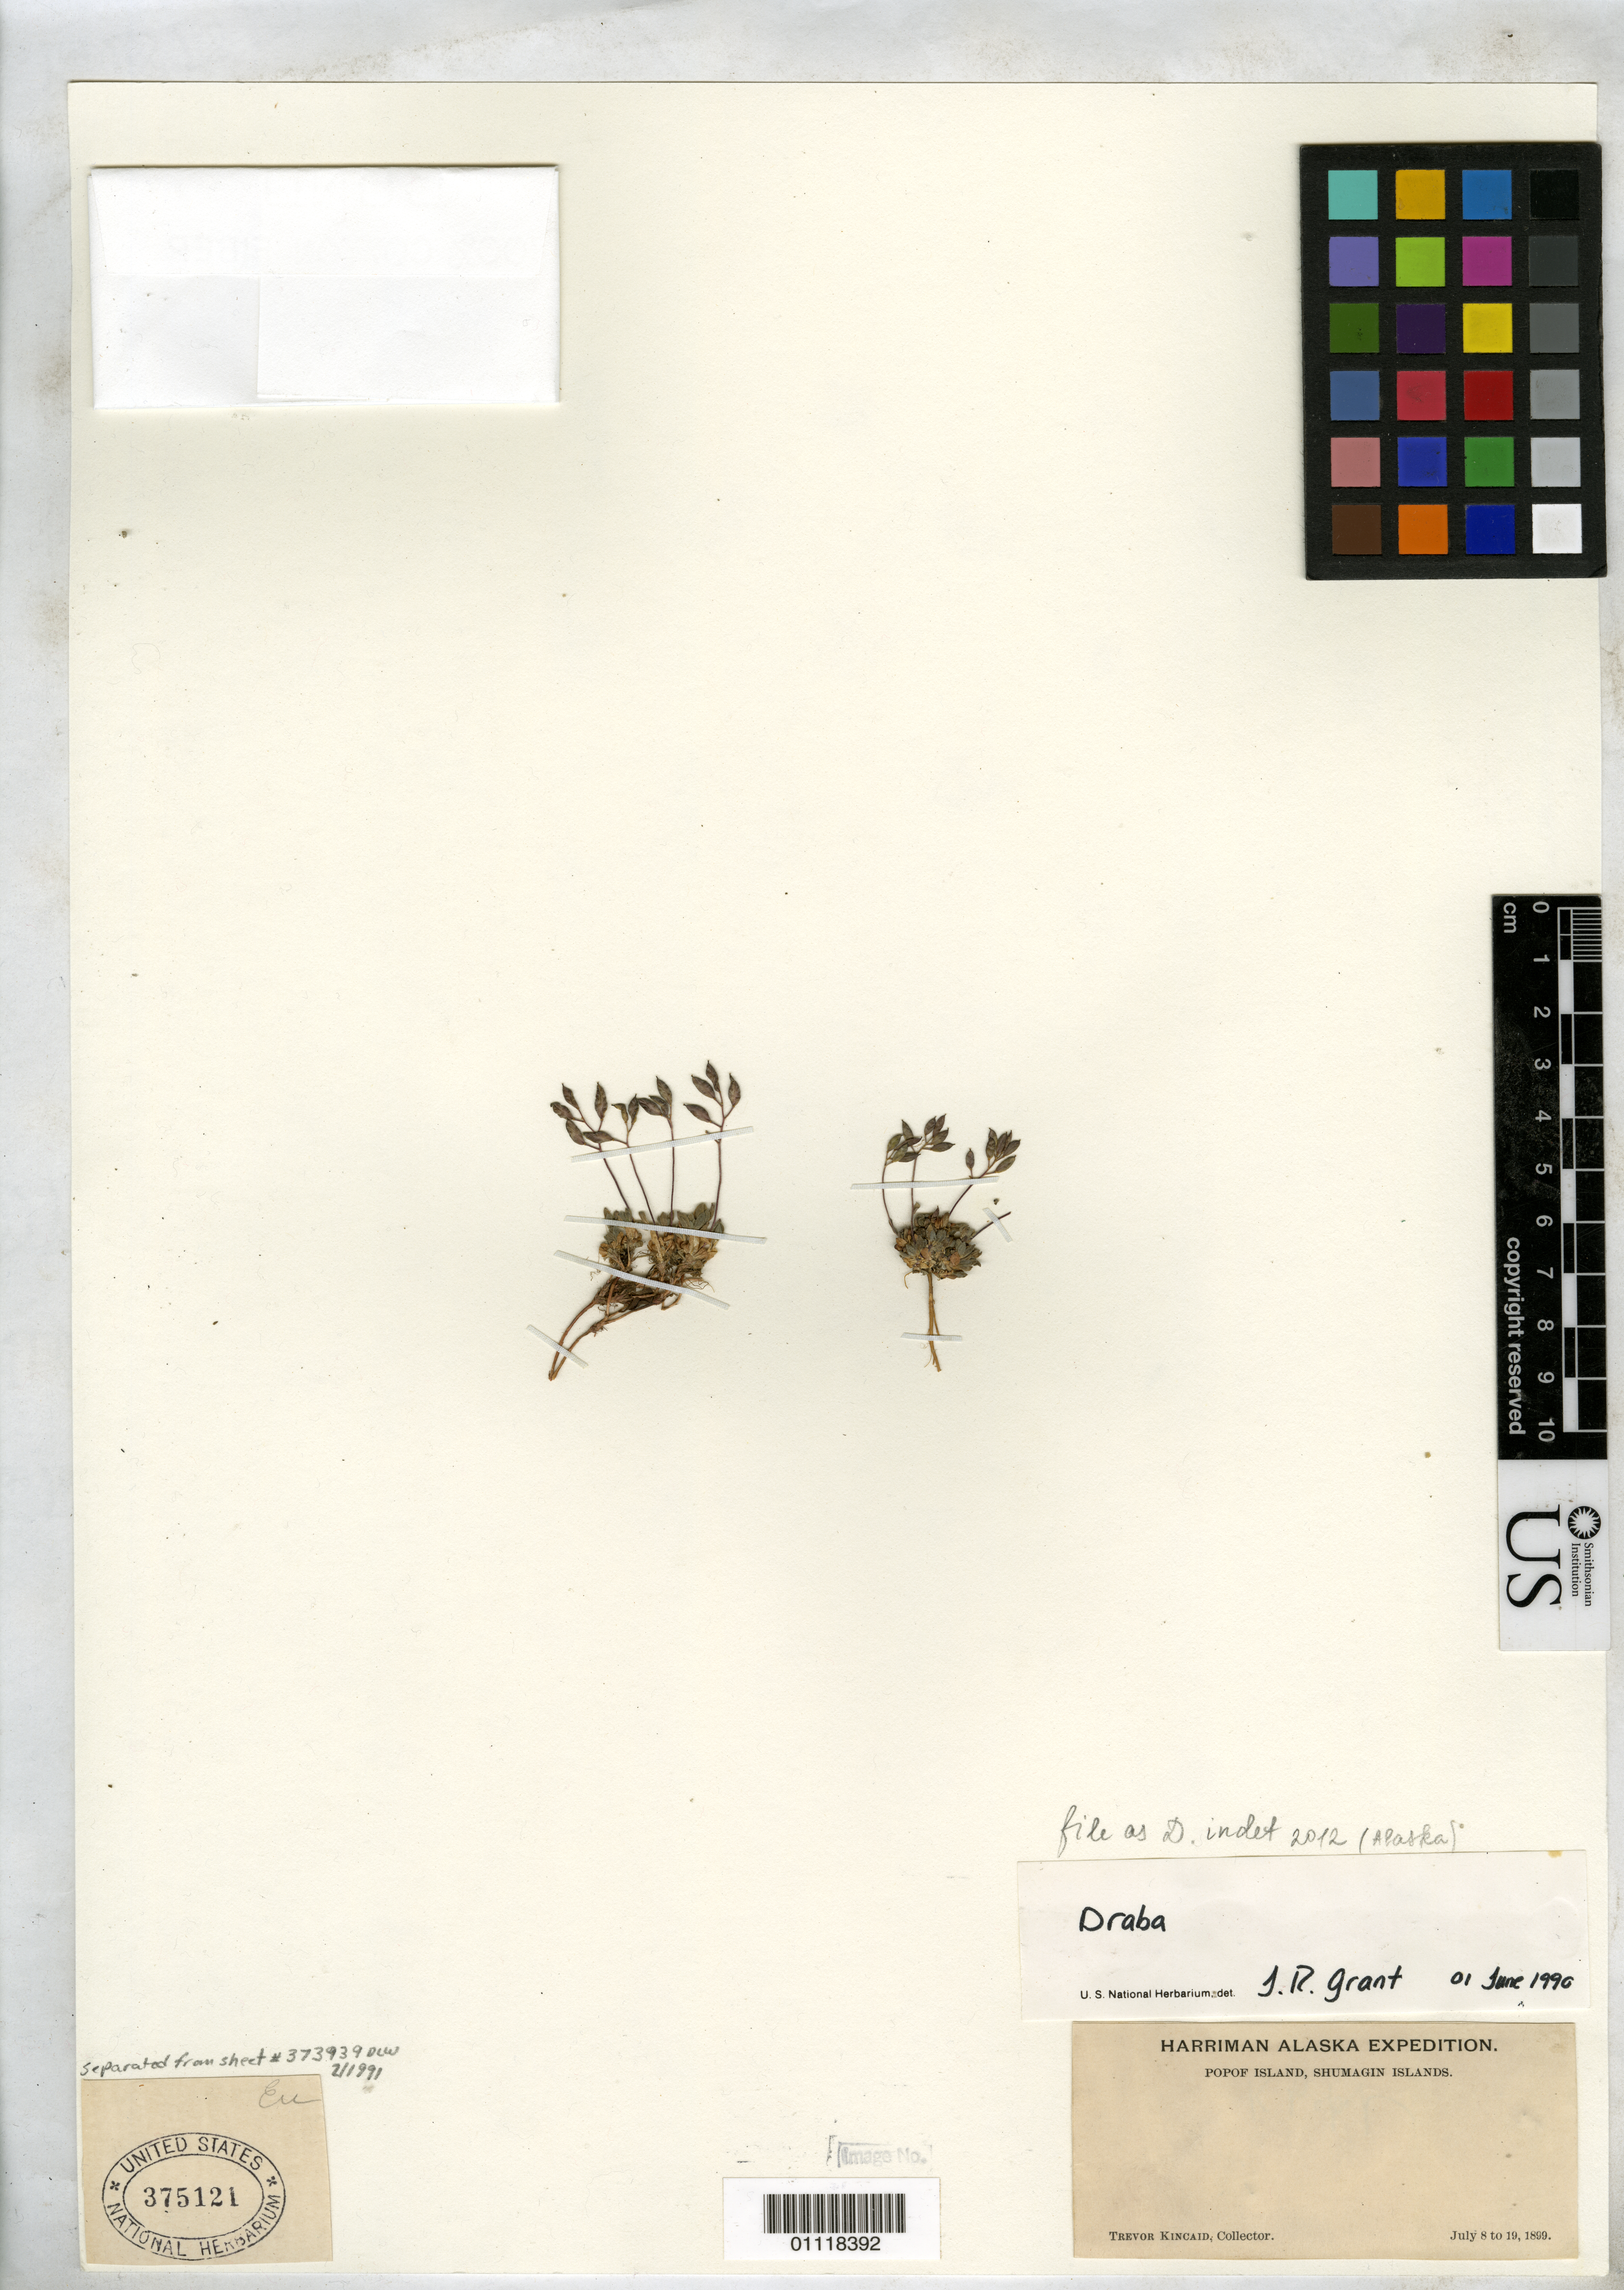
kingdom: Plantae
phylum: Tracheophyta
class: Magnoliopsida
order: Brassicales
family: Brassicaceae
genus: Draba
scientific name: Draba sp.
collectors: T. C. Kincaid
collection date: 1899-07-08/1899-07-19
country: United States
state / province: Alaska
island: Popof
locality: Popof Island, Shumagin Islands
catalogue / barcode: US 375121